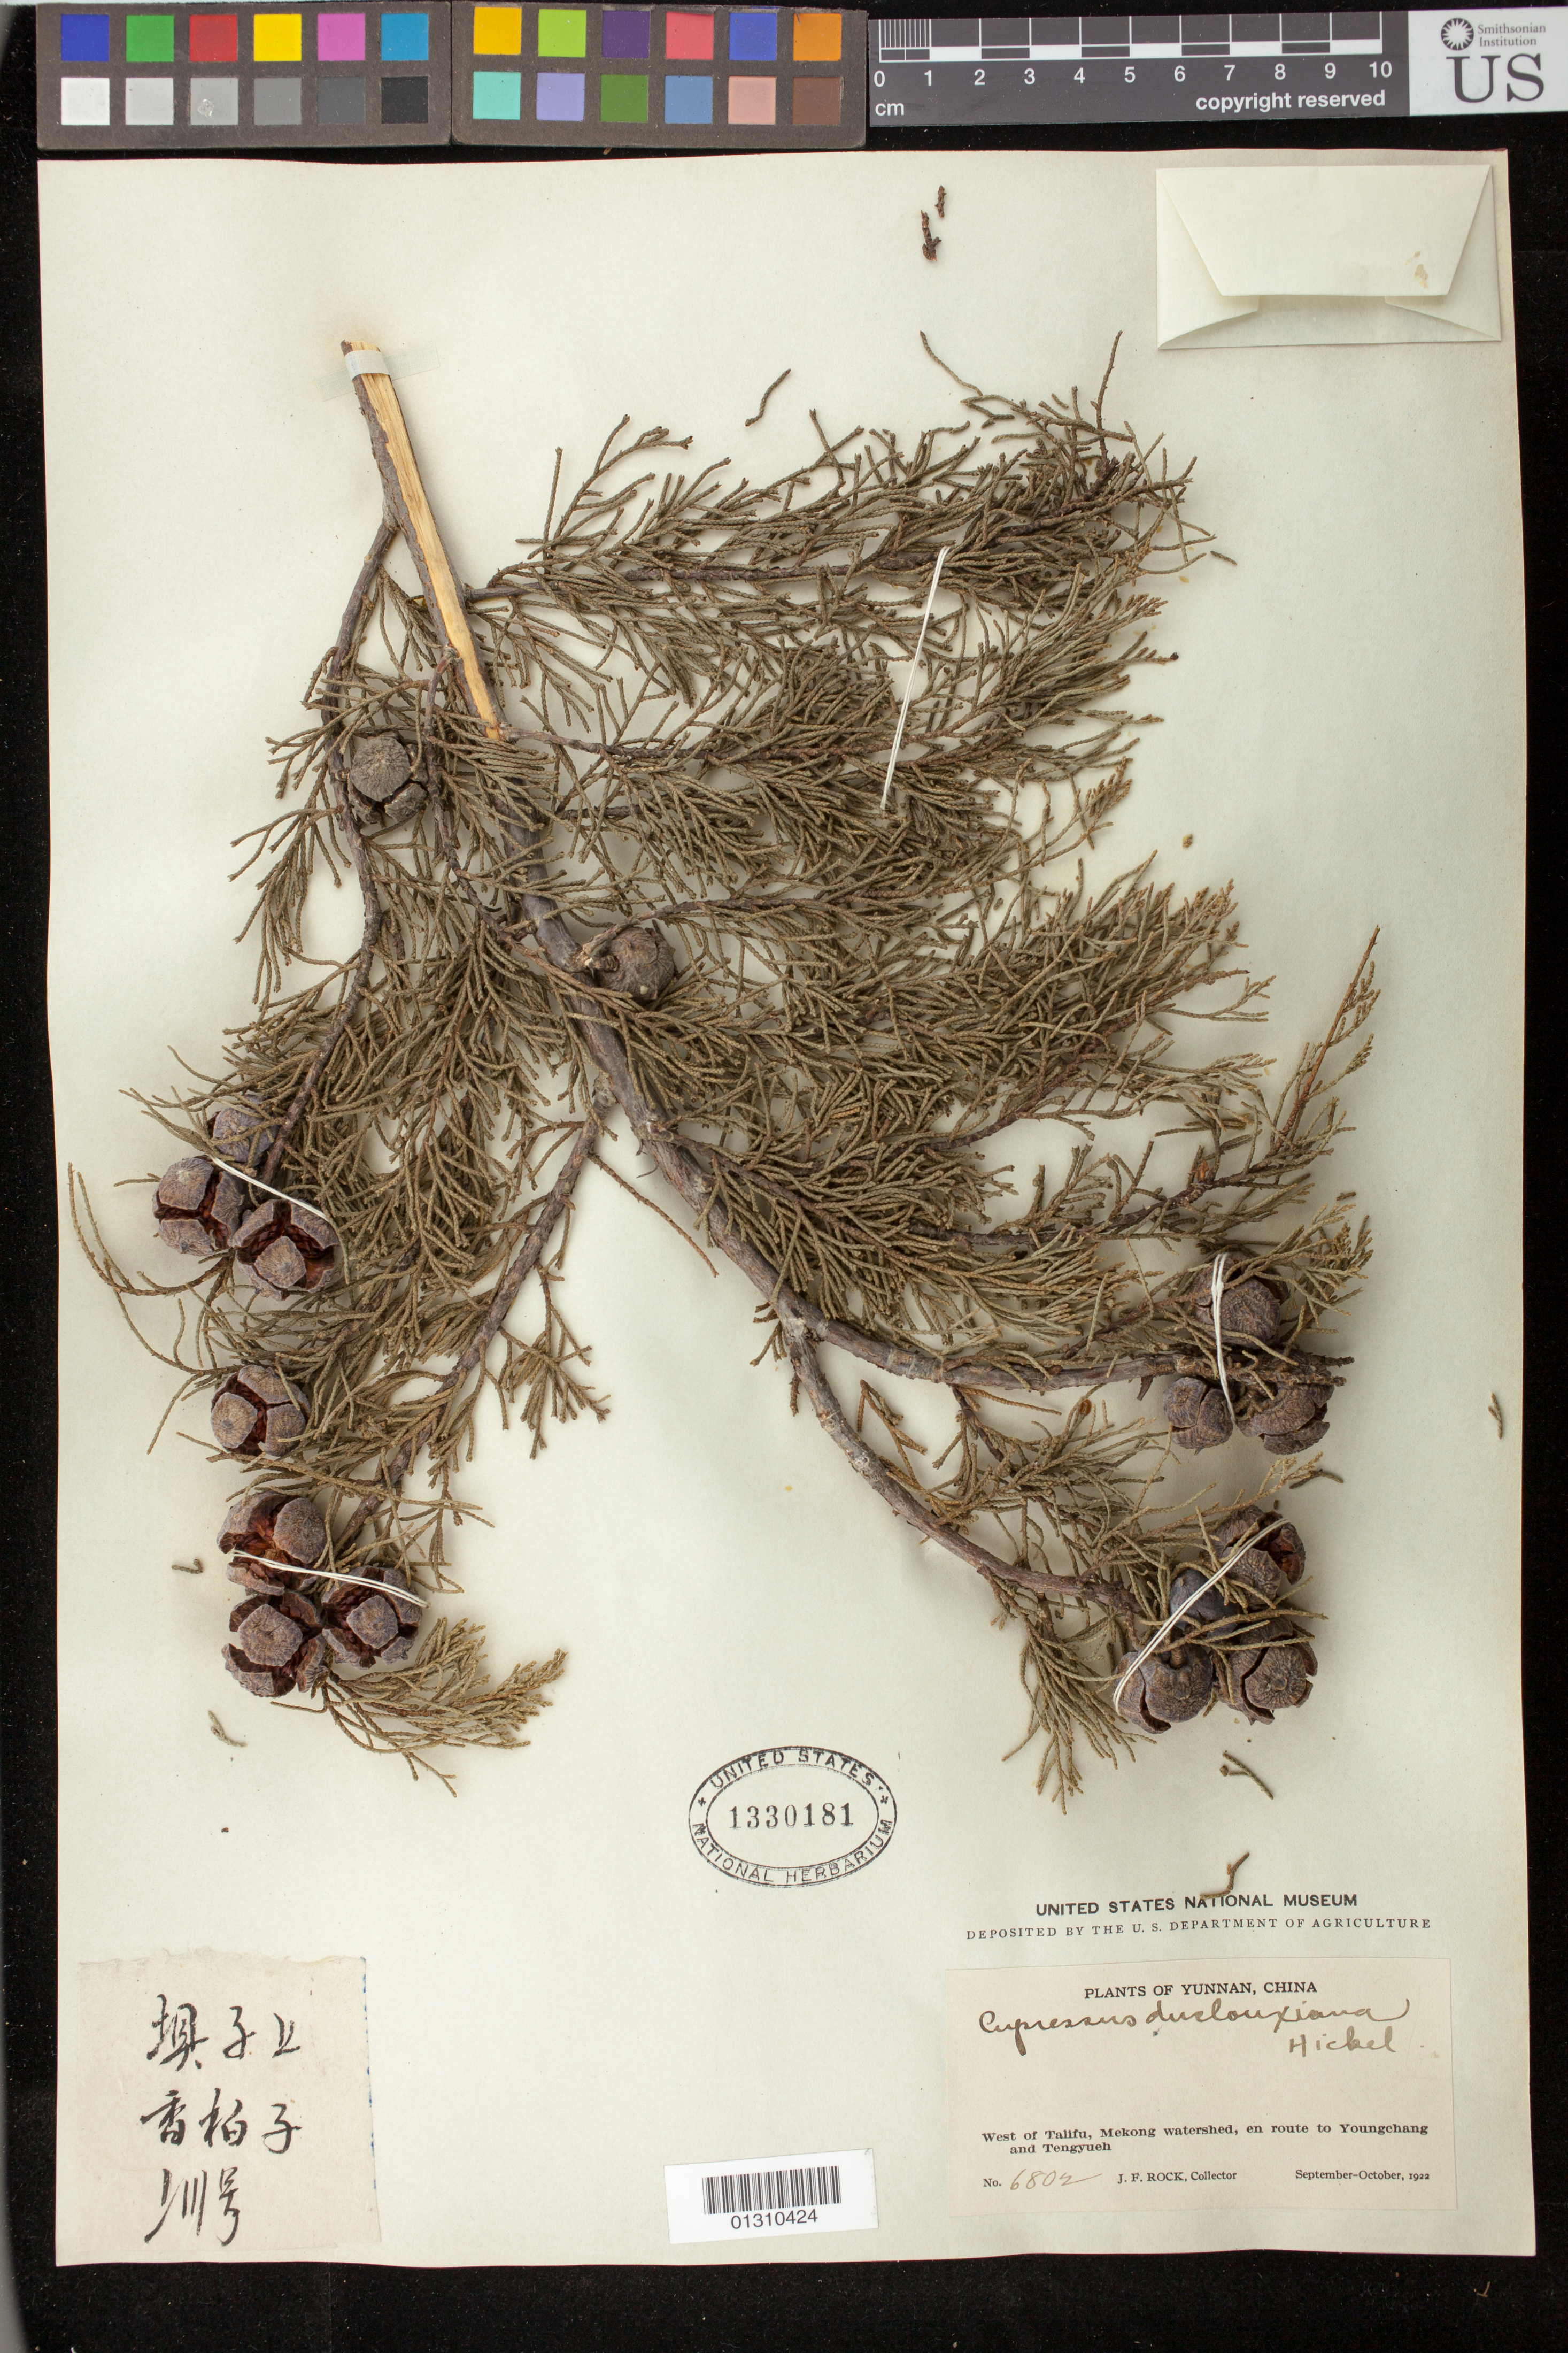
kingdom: Plantae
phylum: Tracheophyta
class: Pinopsida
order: Pinales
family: Cupressaceae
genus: Cupressus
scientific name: Cupressus duclouxiana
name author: Hickel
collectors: J. F. Rock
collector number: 6802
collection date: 1922-09/1922-10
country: China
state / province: Yunnan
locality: West of Talifu, Mekong watershed, en route to Youngchang and Tengyueh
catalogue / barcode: US 1330181